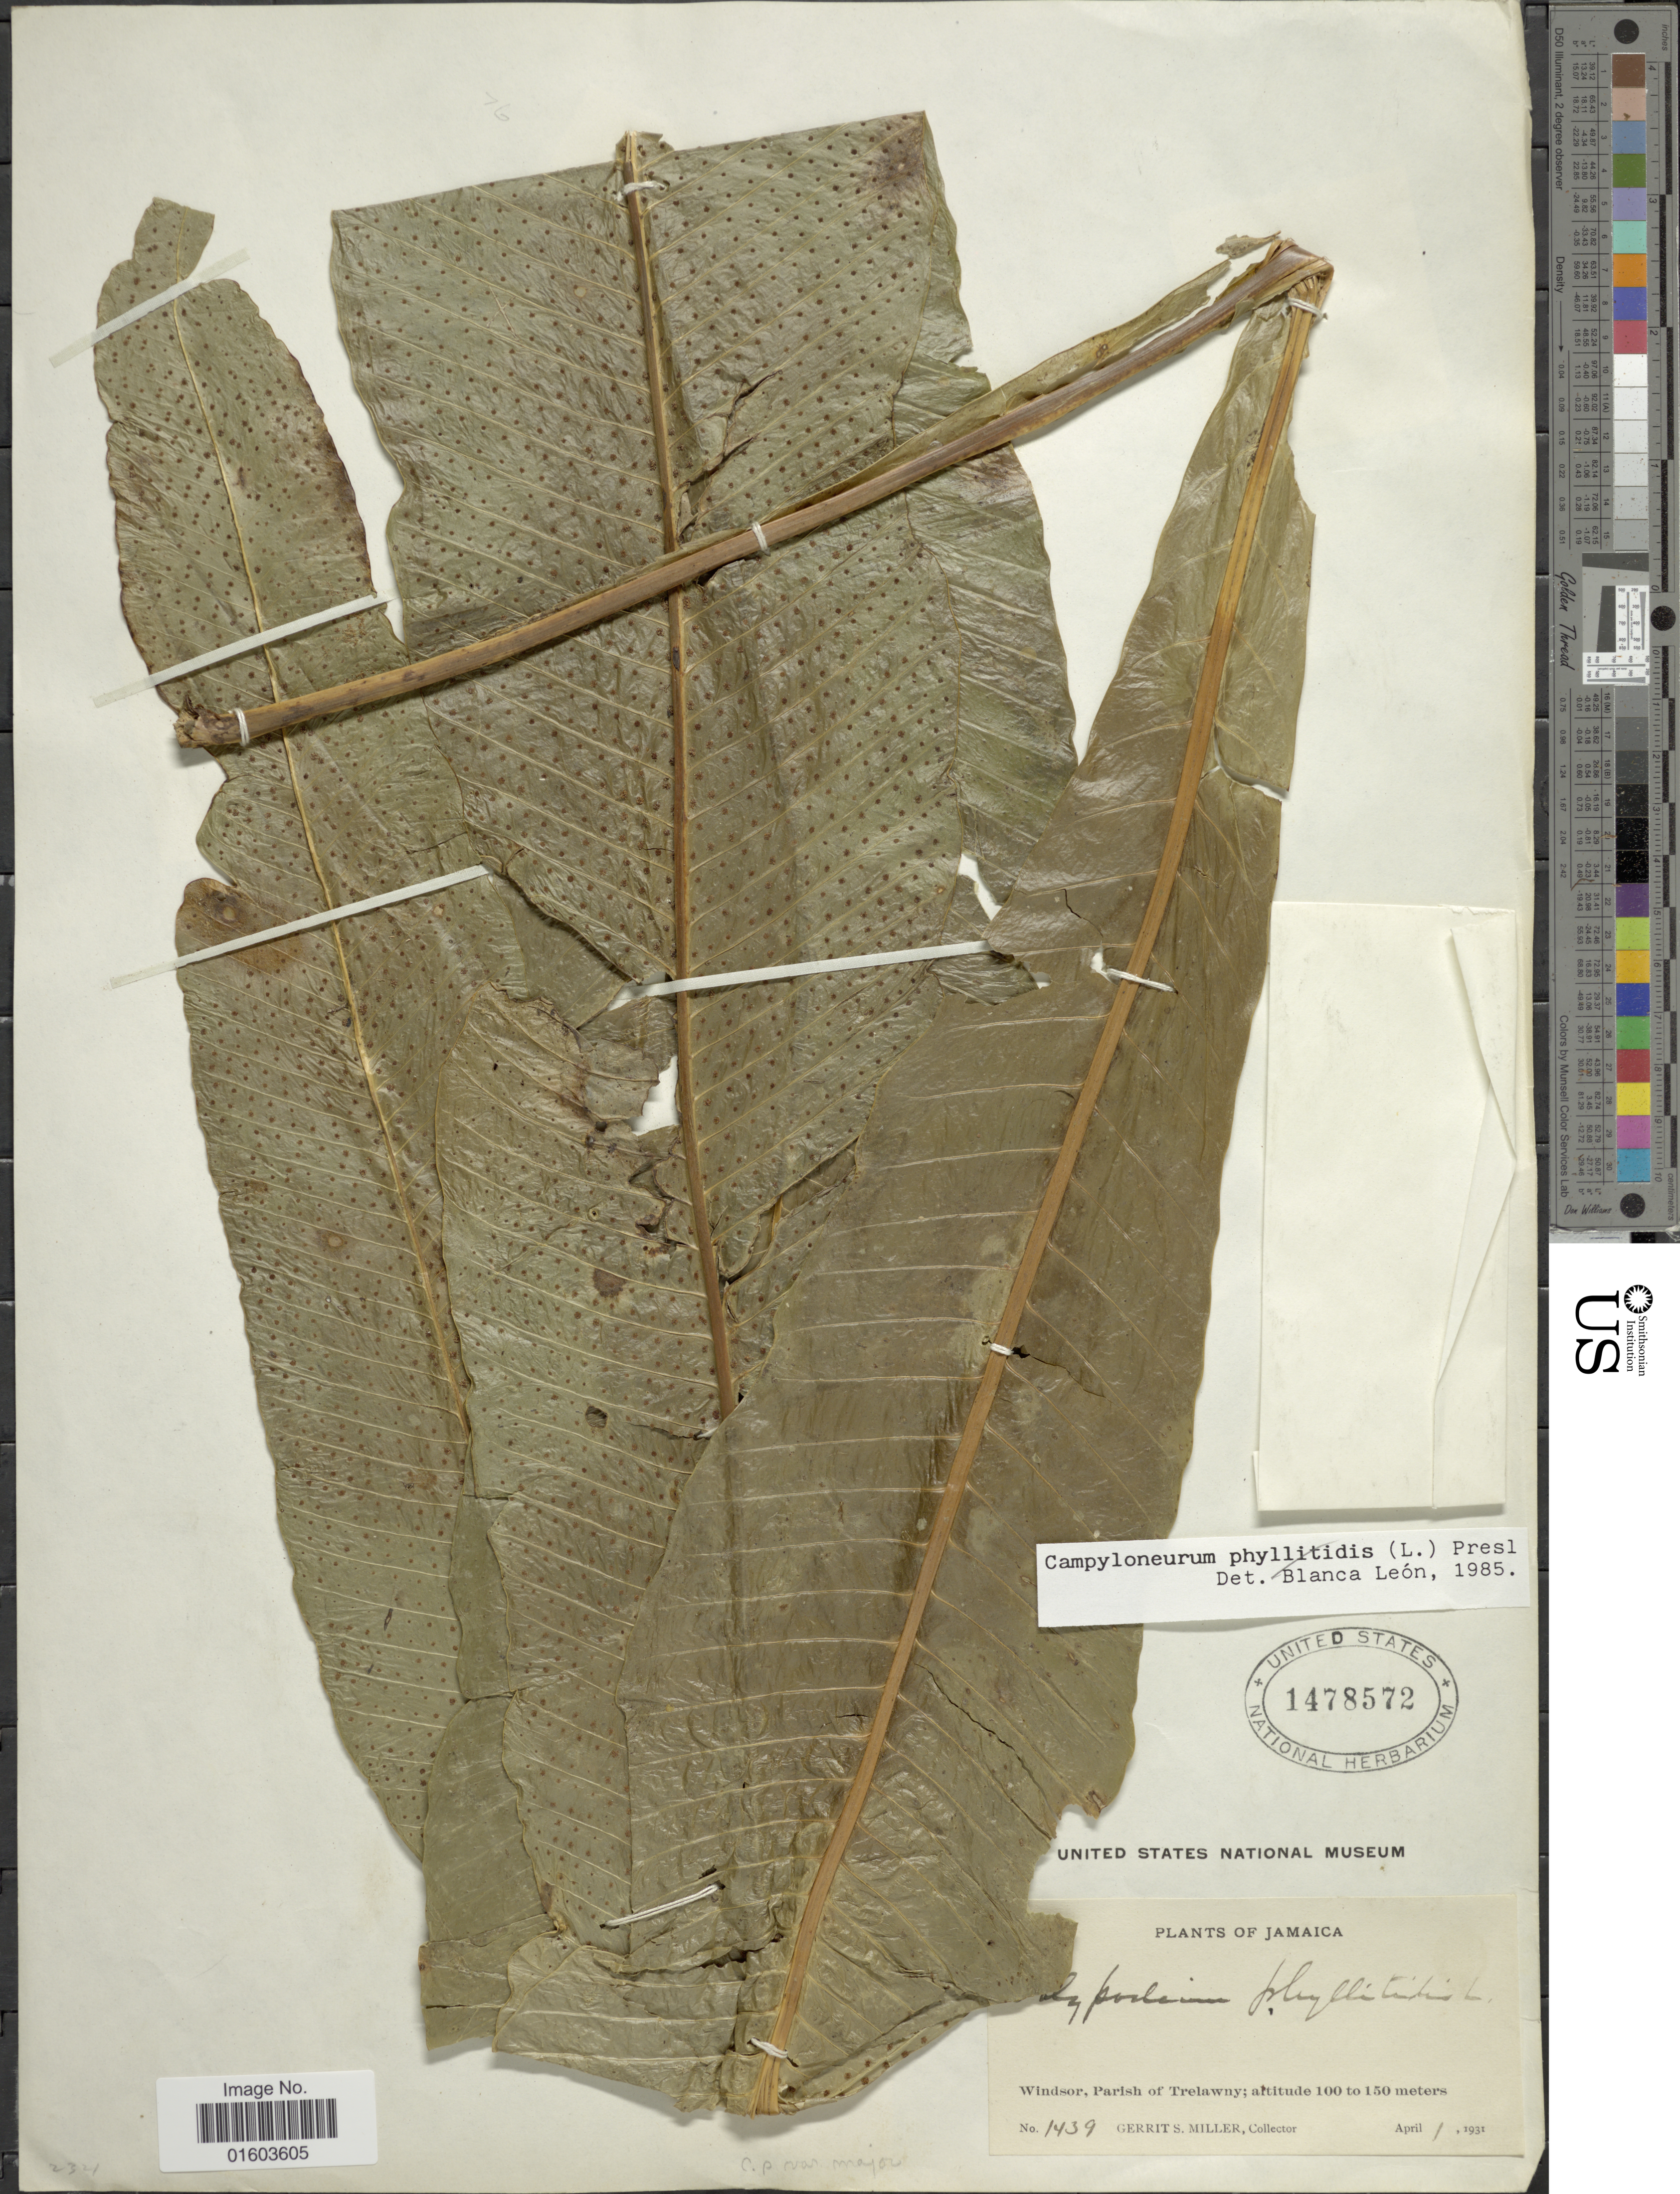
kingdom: Plantae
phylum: Tracheophyta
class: Polypodiopsida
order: Polypodiales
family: Polypodiaceae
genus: Campyloneurum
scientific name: Campyloneurum latum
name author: T. Moore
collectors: G. S. Miller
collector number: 1439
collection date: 1931-04-01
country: Jamaica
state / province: Trelawny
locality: Windsor, Parish of Trelawny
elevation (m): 100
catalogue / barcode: US 1478572